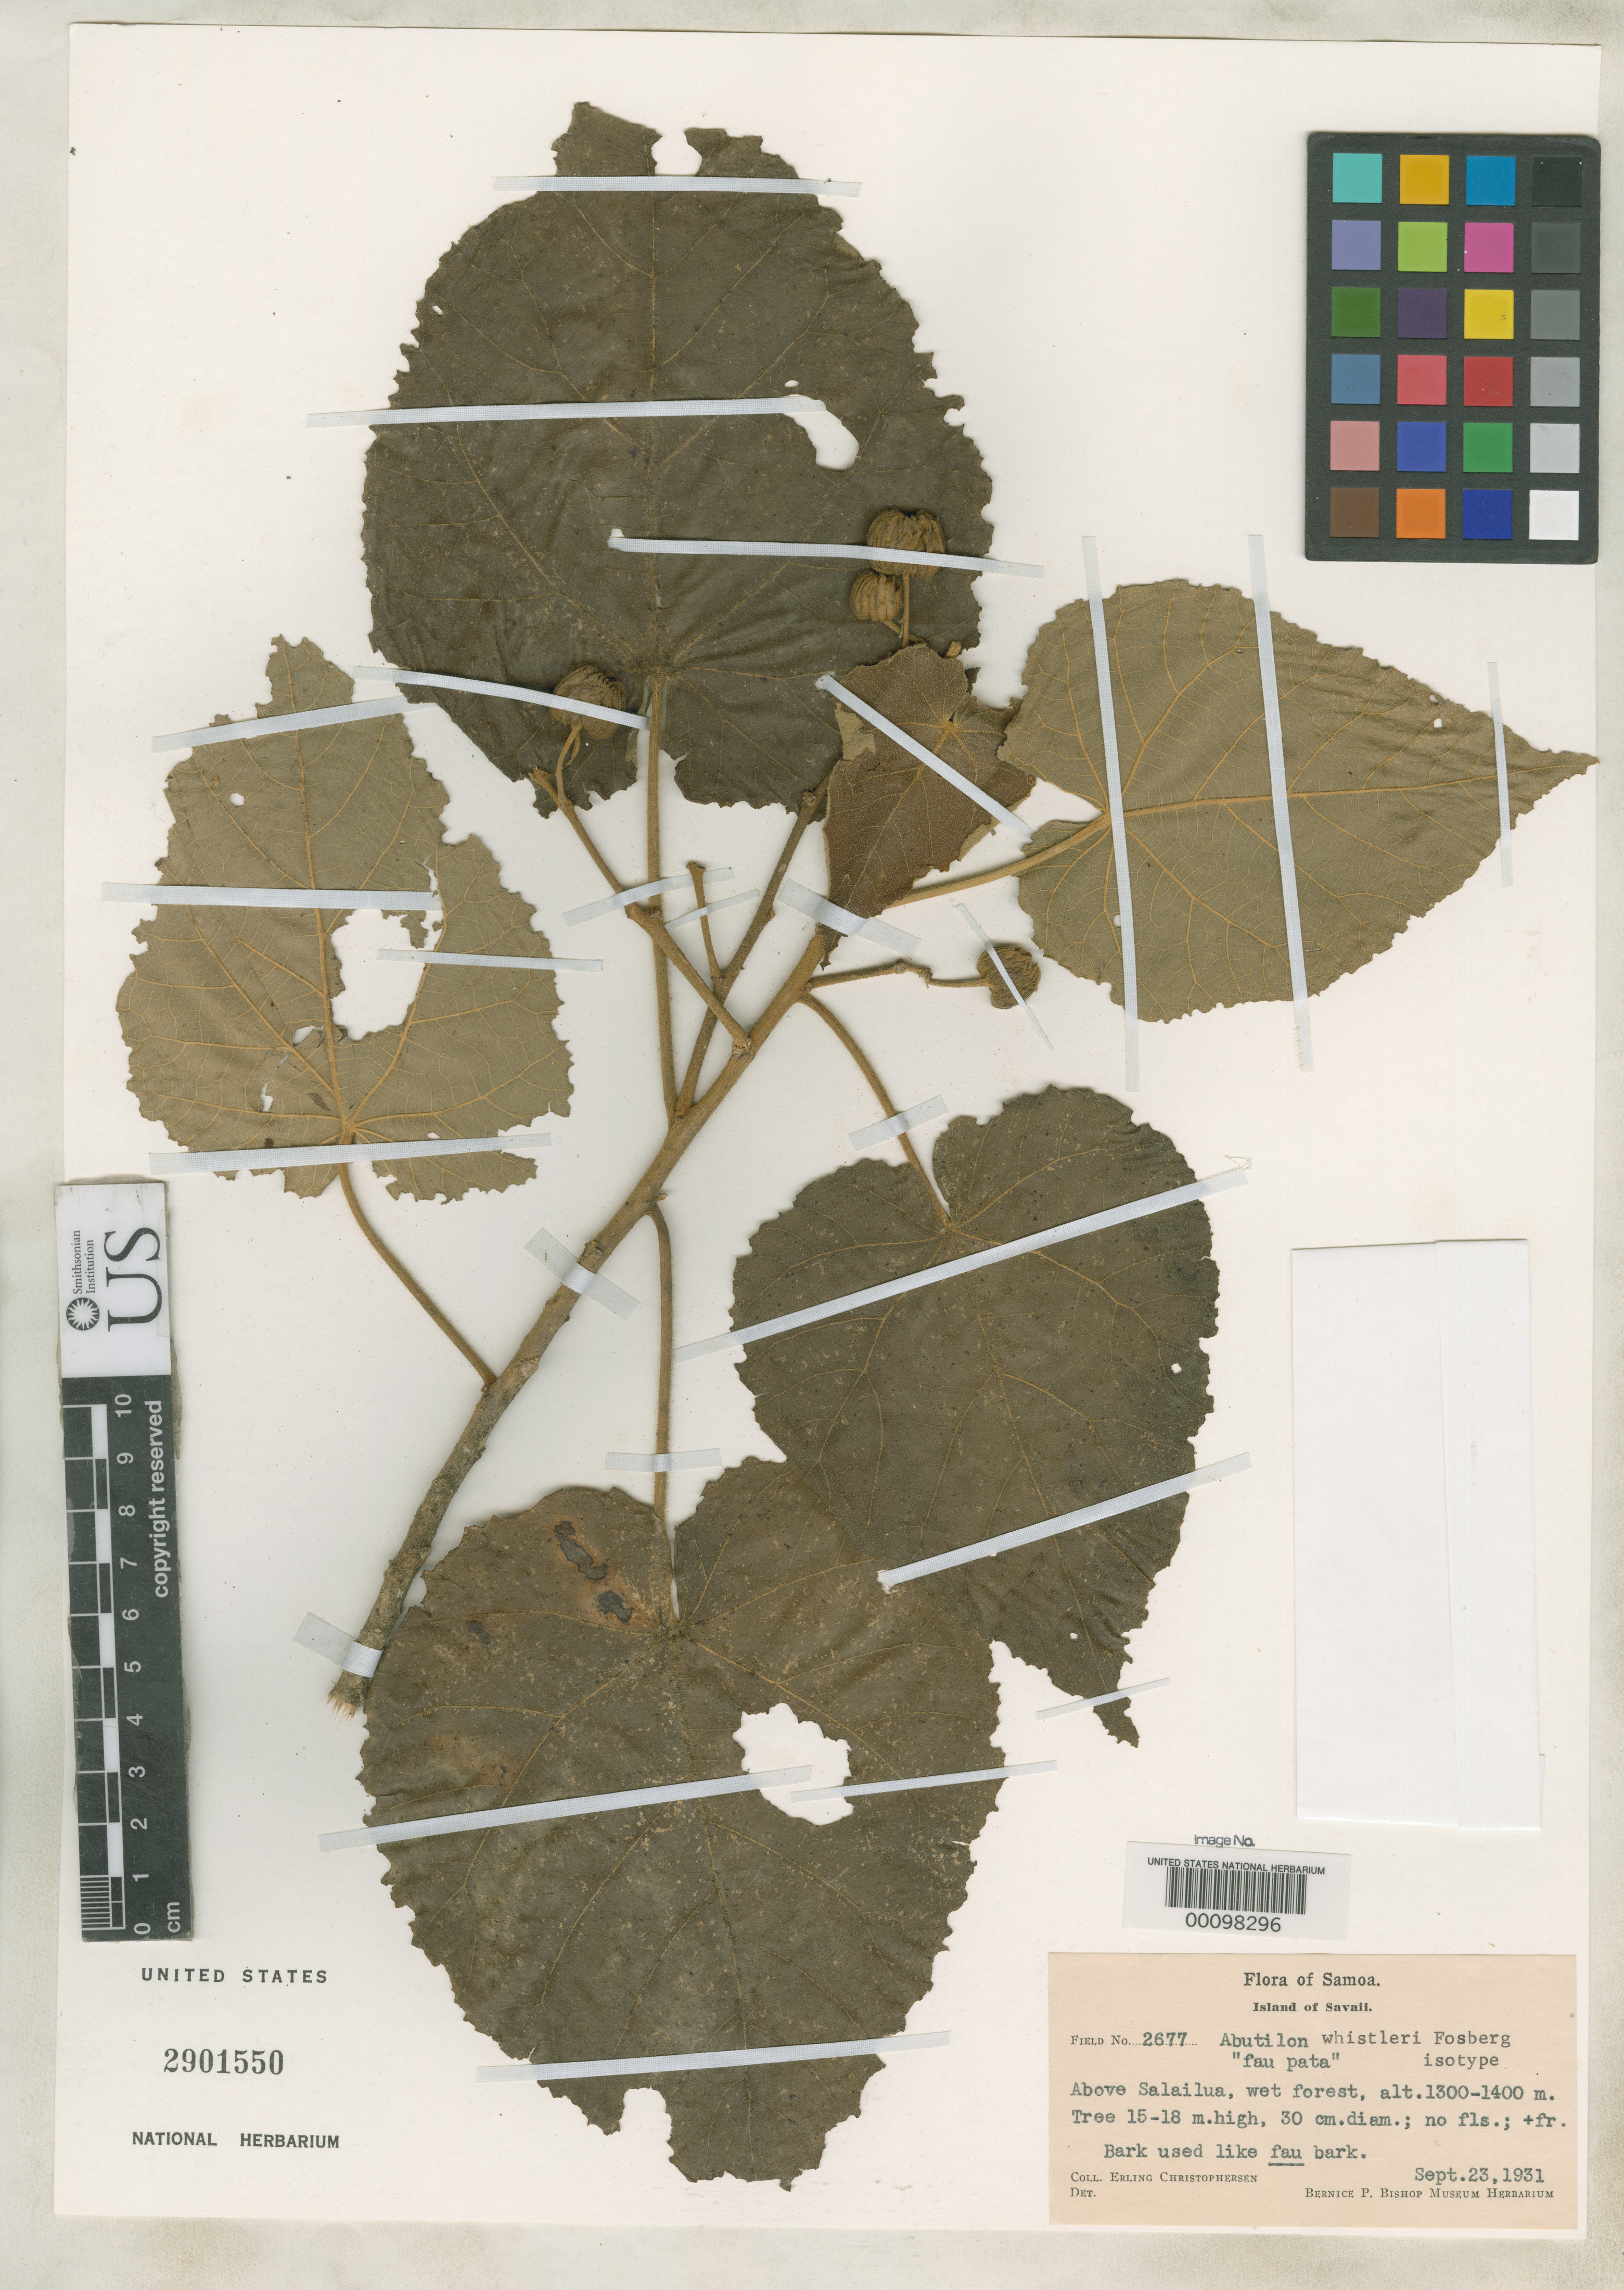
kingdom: Plantae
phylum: Tracheophyta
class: Magnoliopsida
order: Malvales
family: Malvaceae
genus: Abutilon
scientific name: Abutilon whistleri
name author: Fosberg in Fosberg & Sachet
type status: Isotype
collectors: E. Christophersen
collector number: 2677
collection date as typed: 23 Sep 1931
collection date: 1931-09-23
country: Samoa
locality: Above Salailua.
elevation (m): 1300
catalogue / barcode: US 2901550